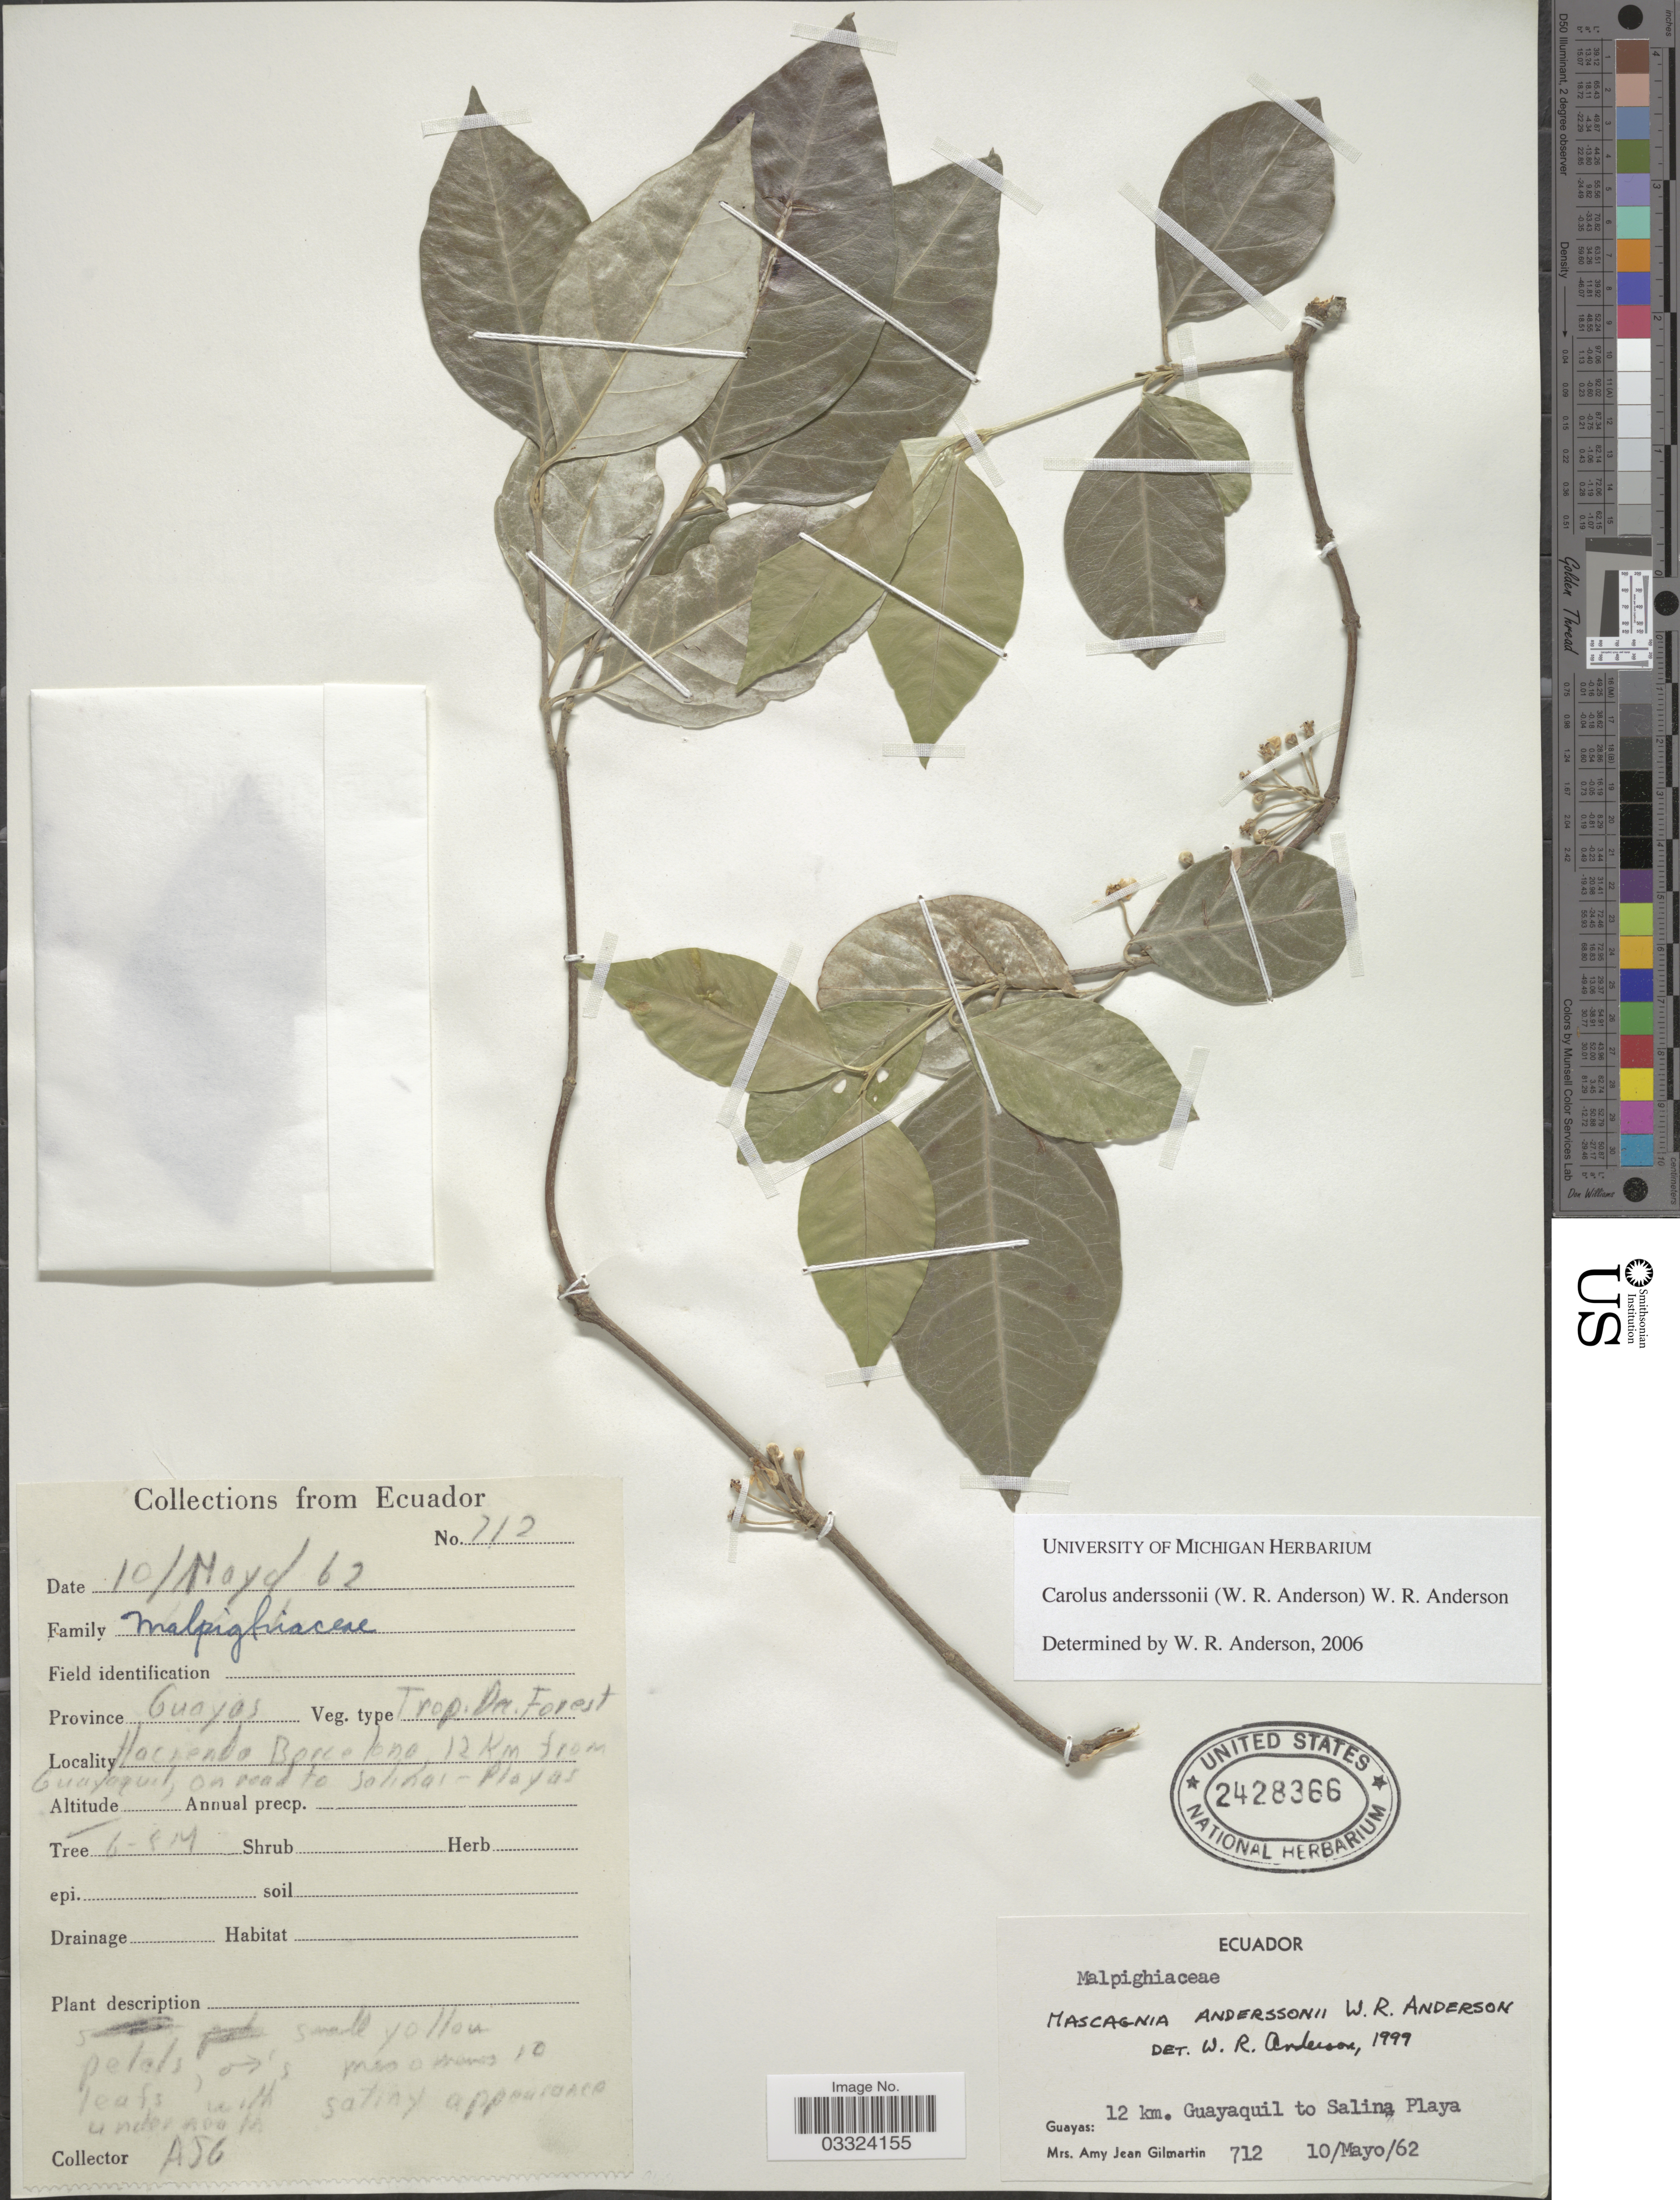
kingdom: Plantae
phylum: Tracheophyta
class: Magnoliopsida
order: Malpighiales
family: Malpighiaceae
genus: Carolus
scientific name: Carolus anderssonii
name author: (W.R. Anderson) W.R. Anderson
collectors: A. J. Gilmartin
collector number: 712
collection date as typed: Transcribed d/m/y: 10/5/62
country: Ecuador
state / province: Guayas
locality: Hacienda Barcelona; 12 km west of Guayaquil, on road to Salinas-Playas.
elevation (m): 6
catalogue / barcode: US 2428366